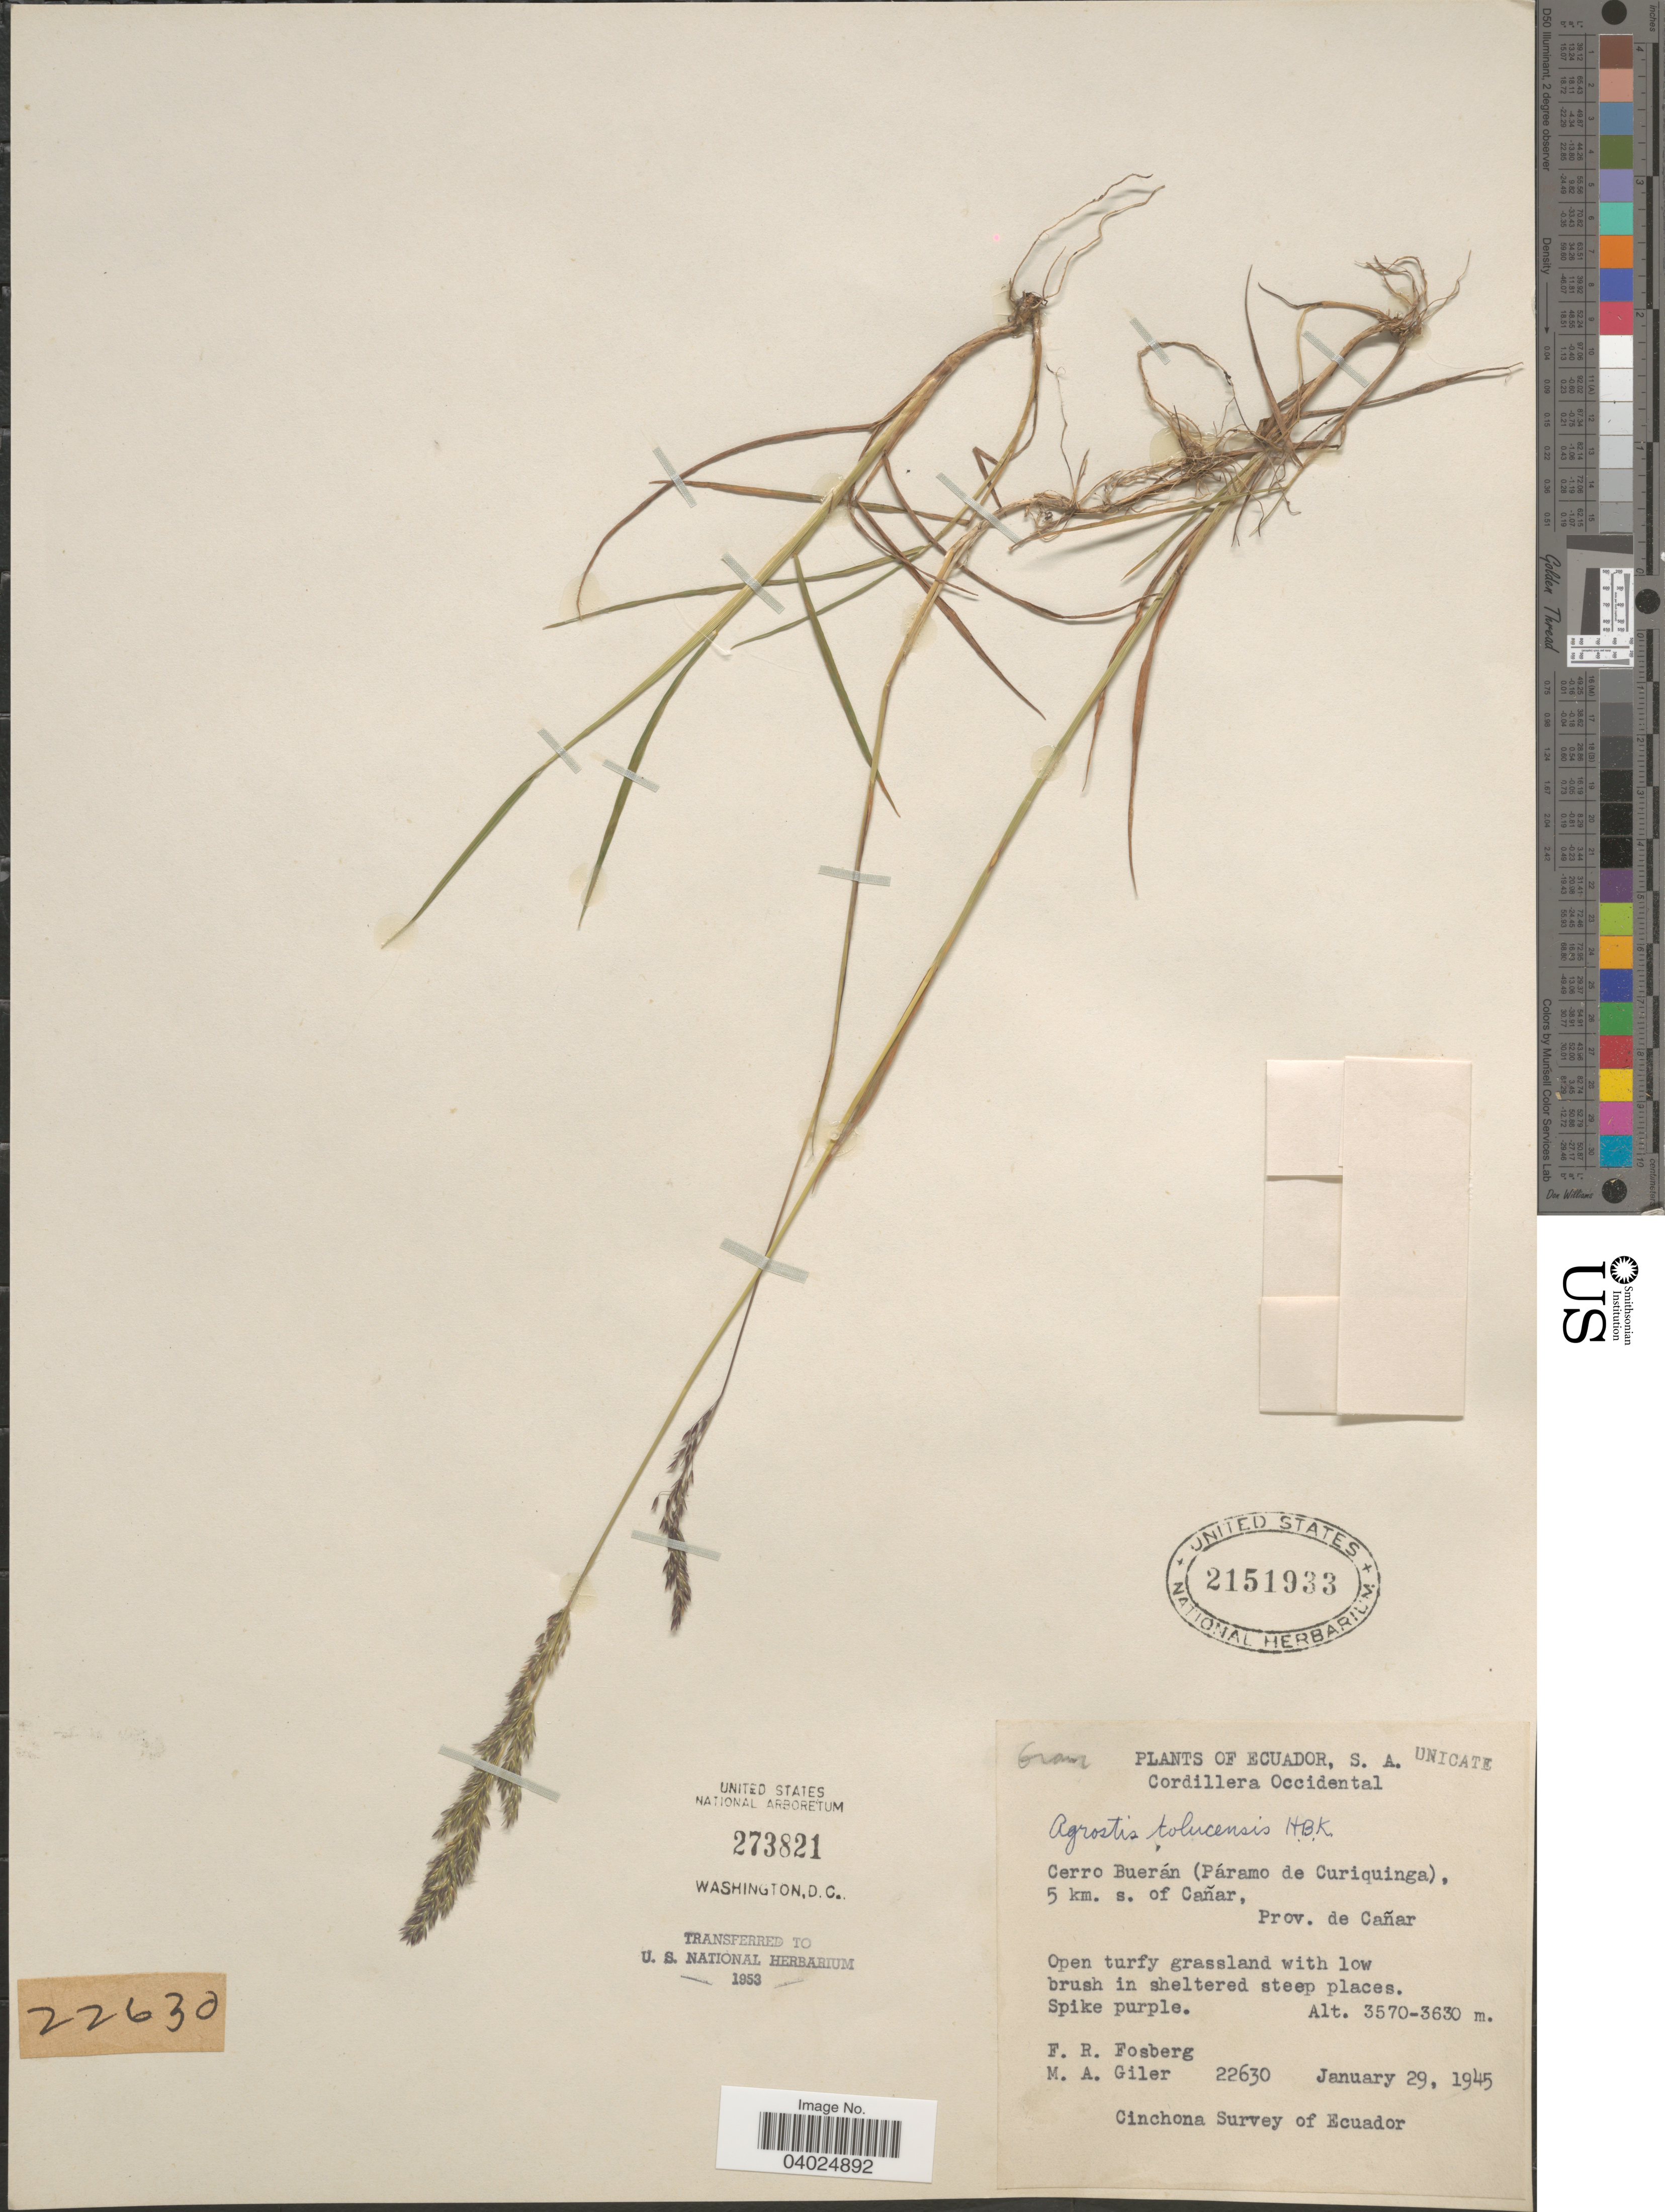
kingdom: Plantae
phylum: Tracheophyta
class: Liliopsida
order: Poales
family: Poaceae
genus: Agrostis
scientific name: Agrostis tolucensis Kunth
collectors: F. R. Fosberg & M. Giler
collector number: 22630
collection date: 1945-01-29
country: Ecuador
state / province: Cañar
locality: Cordillera Occidental. Cerro Buerán (Páramo de Curiquinga), 5 km. s. of Cañar.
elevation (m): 3570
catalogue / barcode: US 2151933